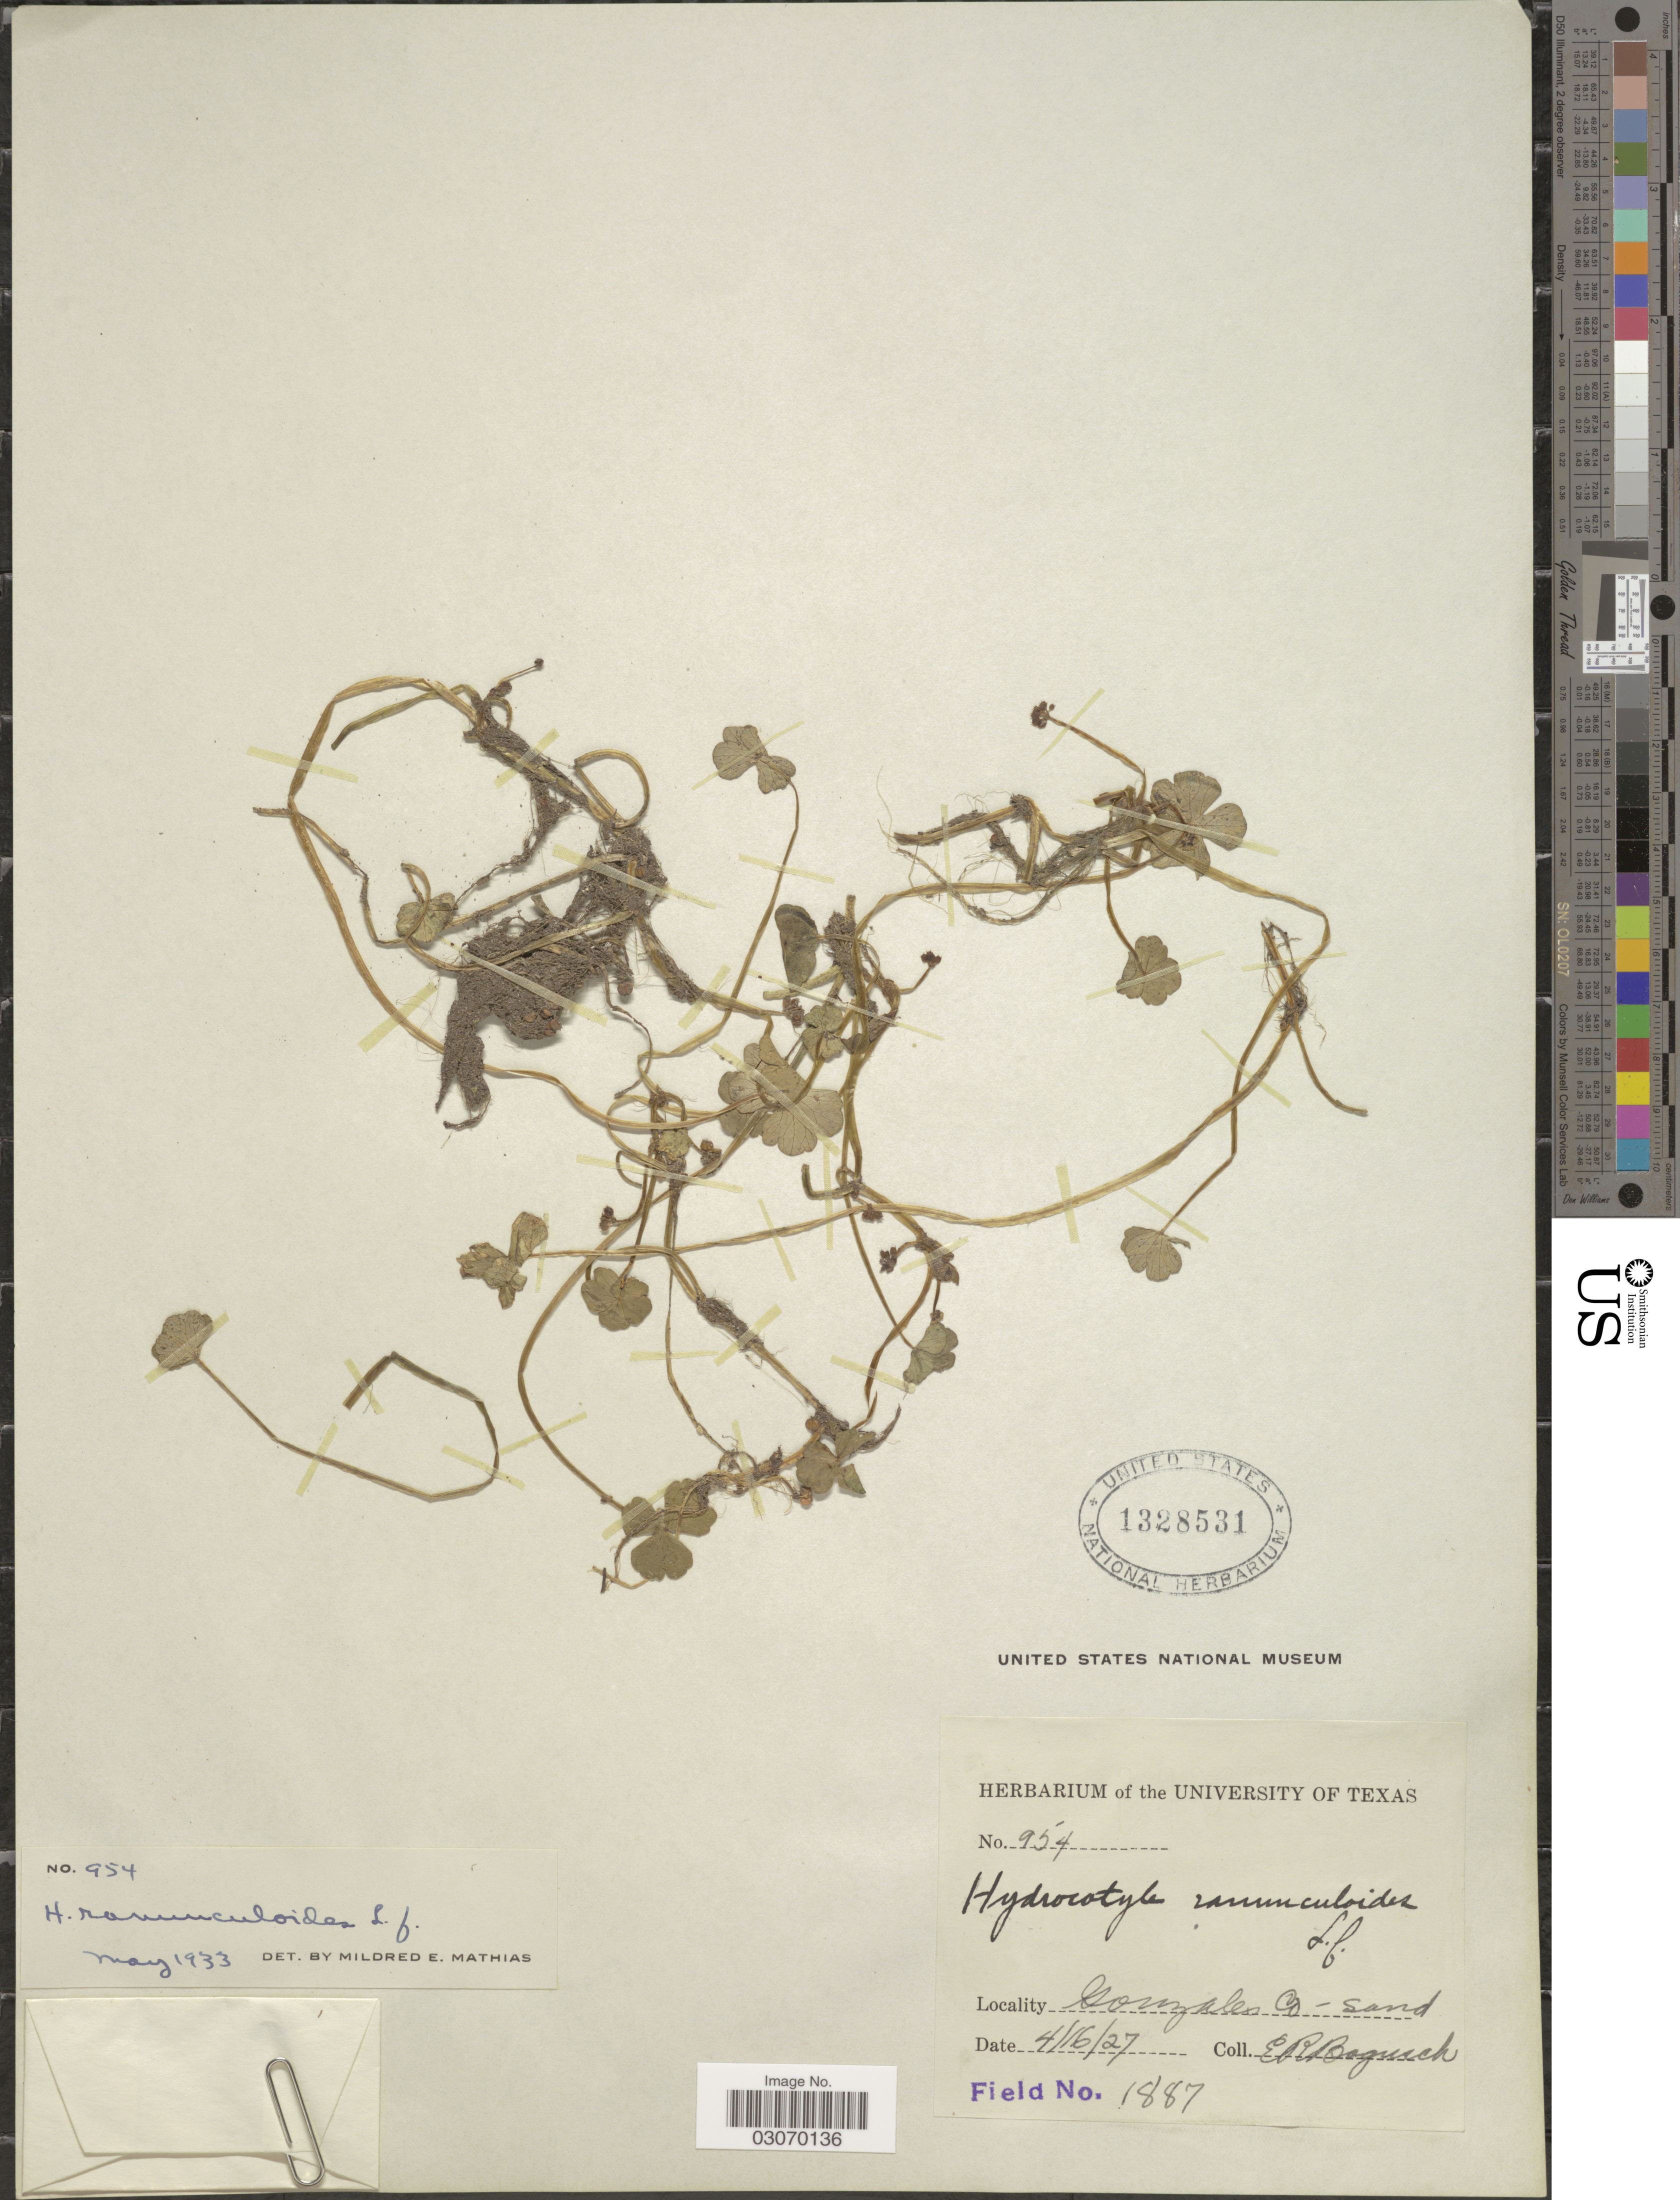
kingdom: Plantae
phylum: Tracheophyta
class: Magnoliopsida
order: Apiales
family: Araliaceae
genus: Hydrocotyle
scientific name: Hydrocotyle ranunculoides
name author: L. f.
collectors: E. Bogusch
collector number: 954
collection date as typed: Transcribed d/m/y: 16/4/27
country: United States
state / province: Texas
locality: Gonzales Co.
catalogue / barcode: US 1328531